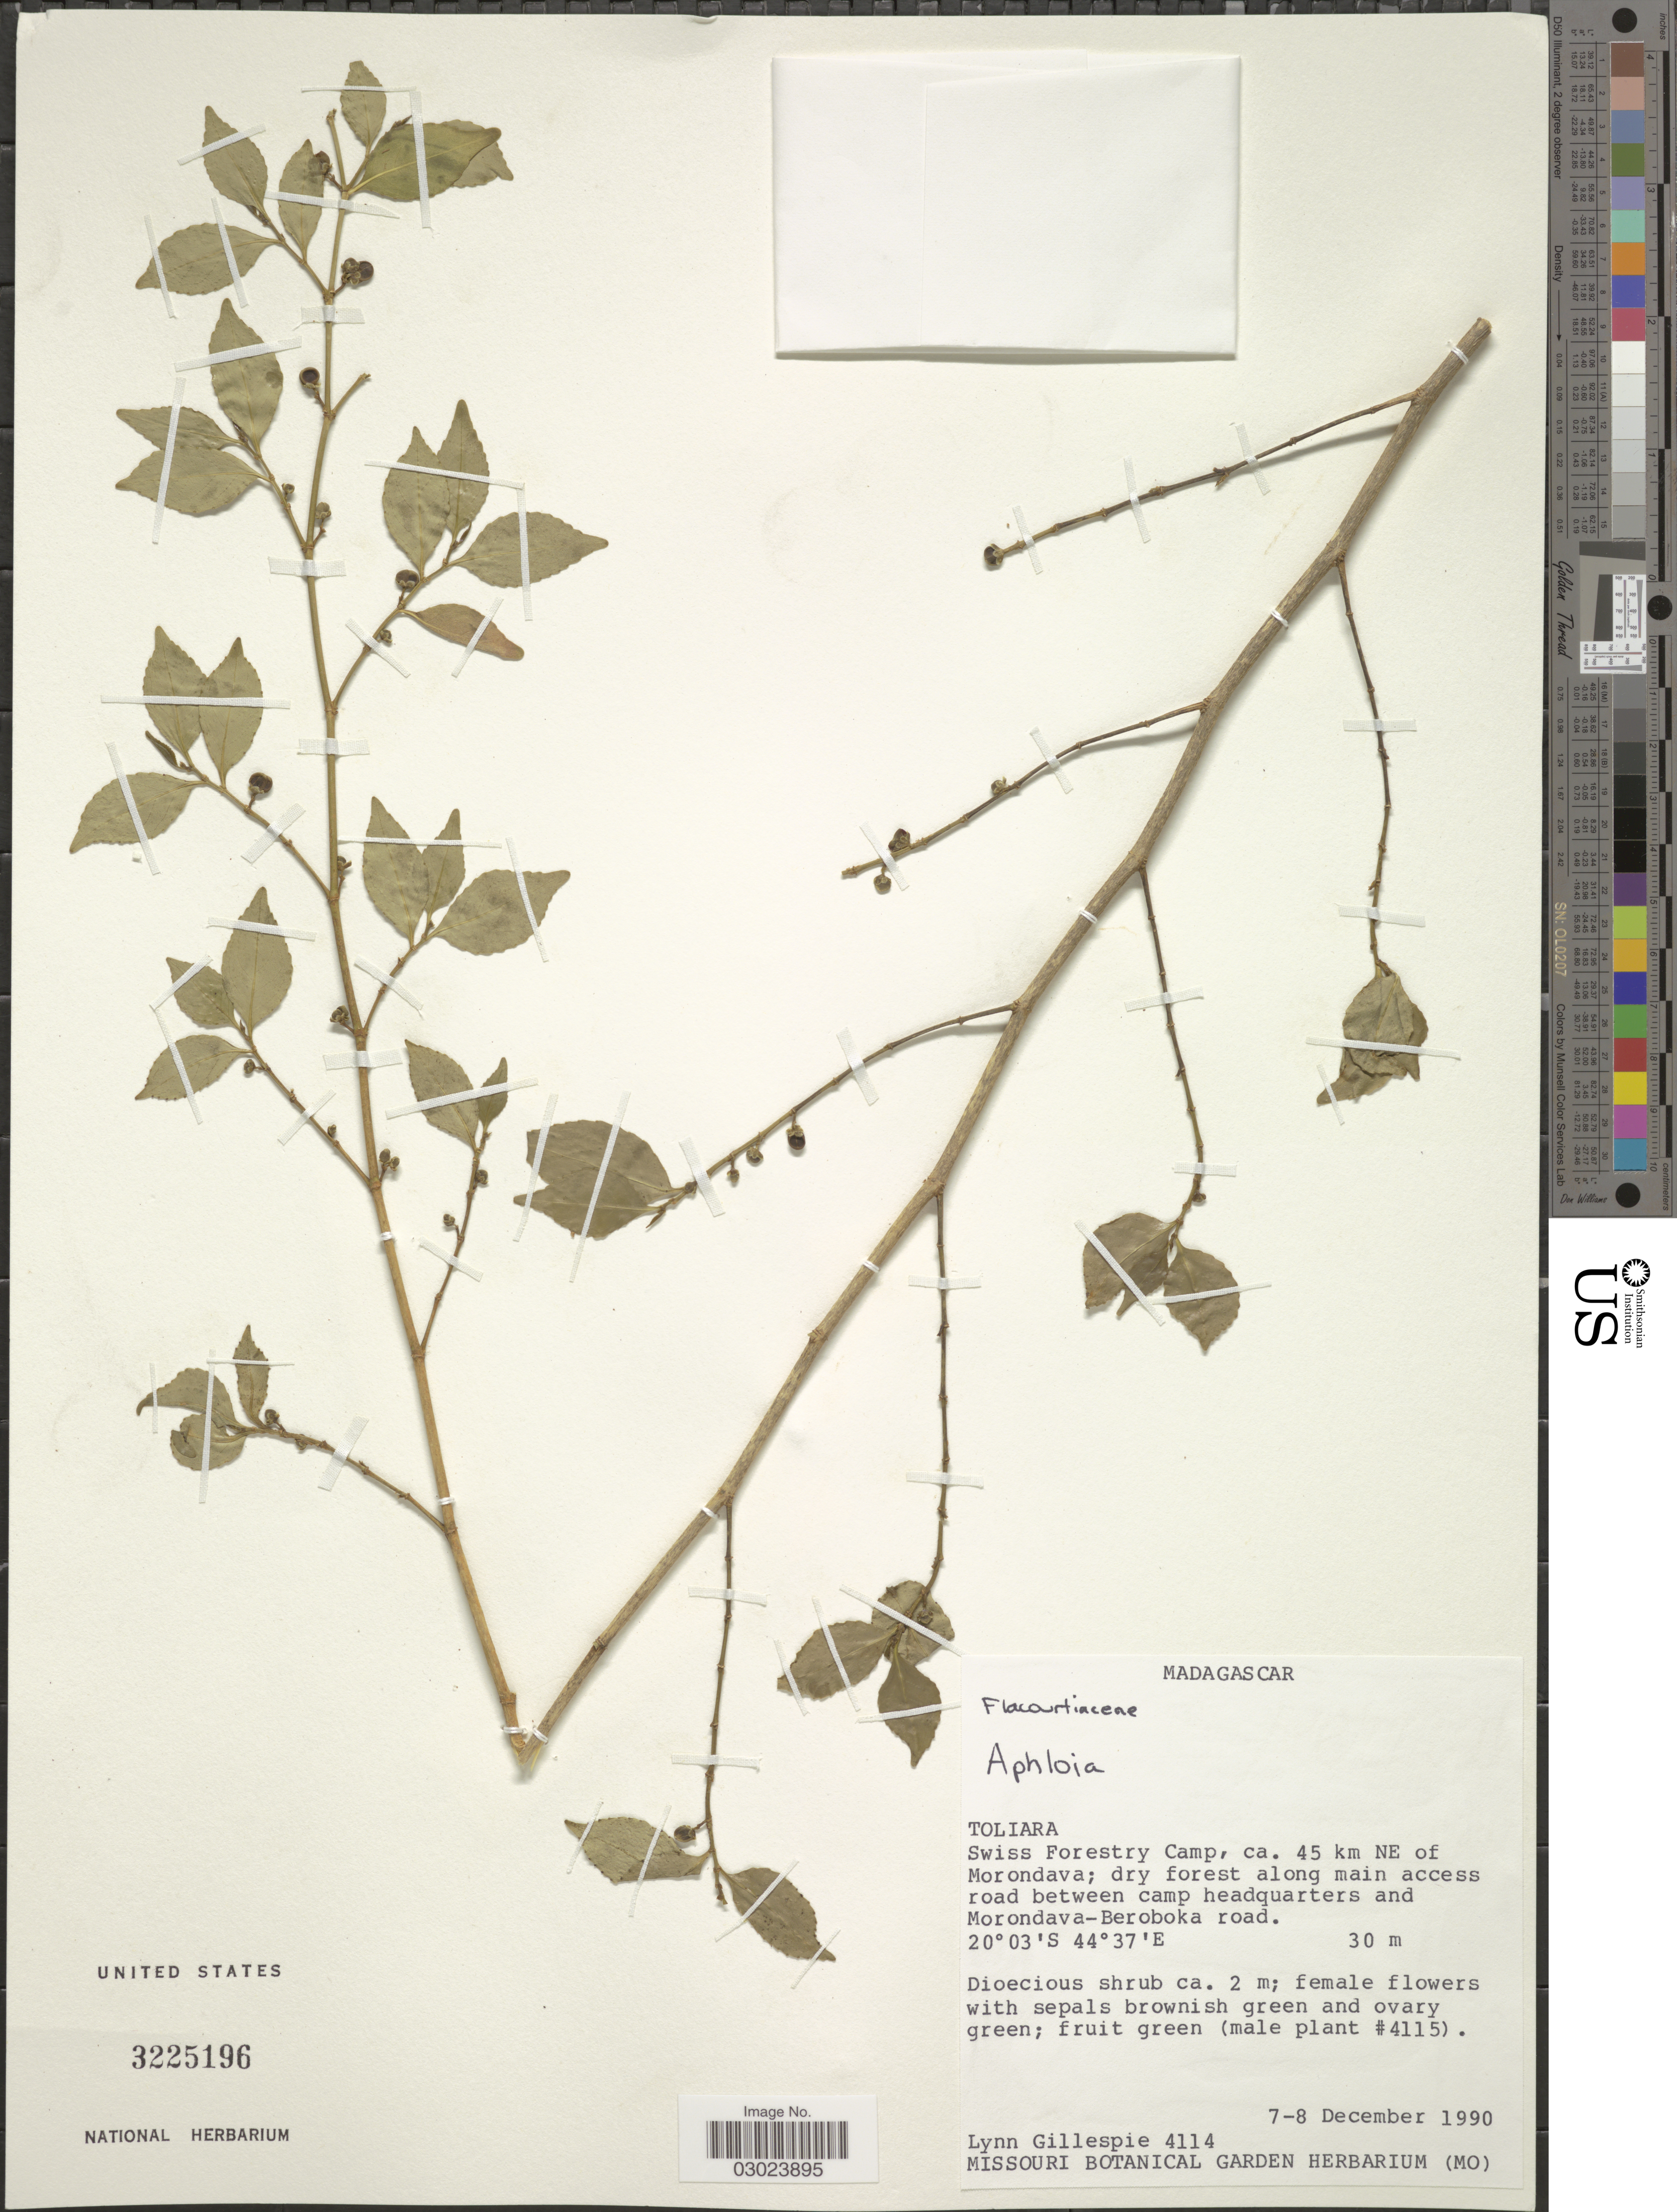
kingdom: Plantae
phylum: Tracheophyta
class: Magnoliopsida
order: Crossosomatales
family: Aphloiaceae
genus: Aphloia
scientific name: Aphloia sp.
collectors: L. J. Gillespie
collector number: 4114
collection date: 1990-12-07/1990-12-08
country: Madagascar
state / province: Menabe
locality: Swiss Forestry Camp, ca. 45 km NE of Morondava; along main access road between camp headquarters and Morondava-Beroboka road.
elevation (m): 30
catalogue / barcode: US 3225196